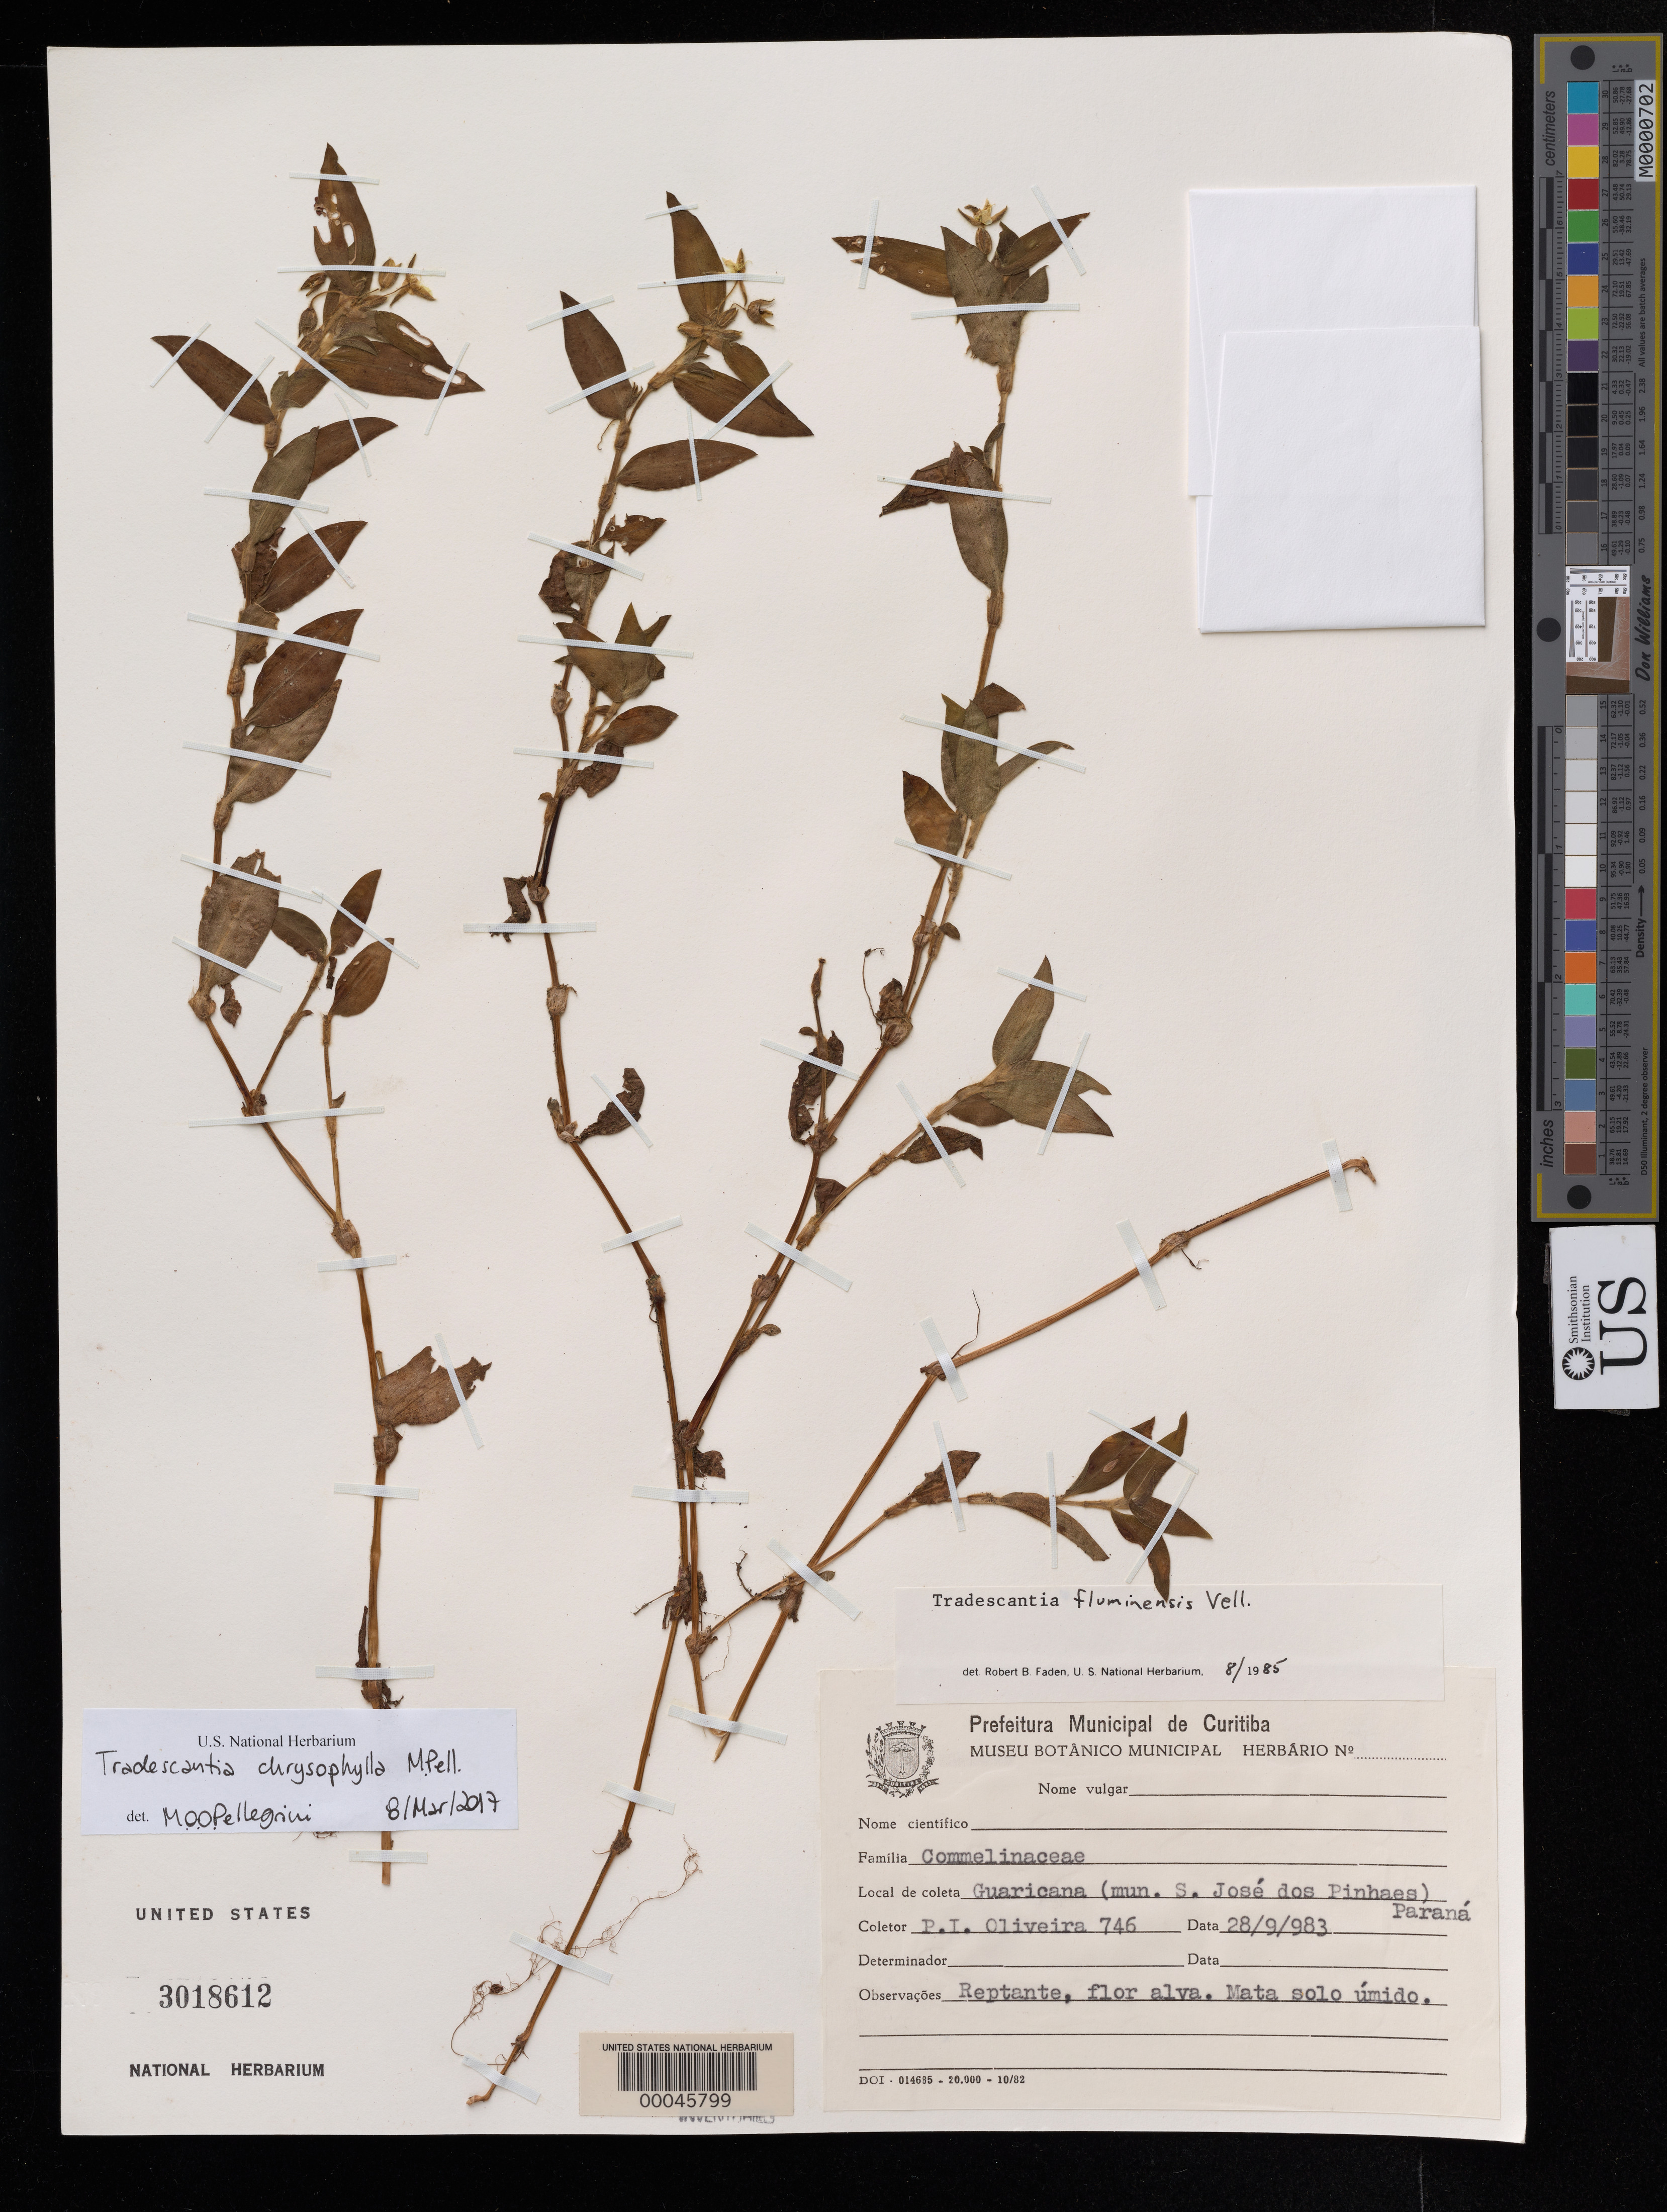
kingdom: Plantae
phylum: Tracheophyta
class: Liliopsida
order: Commelinales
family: Commelinaceae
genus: Tradescantia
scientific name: Tradescantia fluminensis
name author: Vell.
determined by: Faden, Robert B., (US), Smithsonian Institution - National Museum of Natural History (UNITED STATES)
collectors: P. Oliveira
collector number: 746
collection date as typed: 28 Sep 1983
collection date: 1983-09-28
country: Brazil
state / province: Paraná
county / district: São José dos Pinhais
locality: Guaricana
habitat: Thicket, moist soil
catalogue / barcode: US 3018612